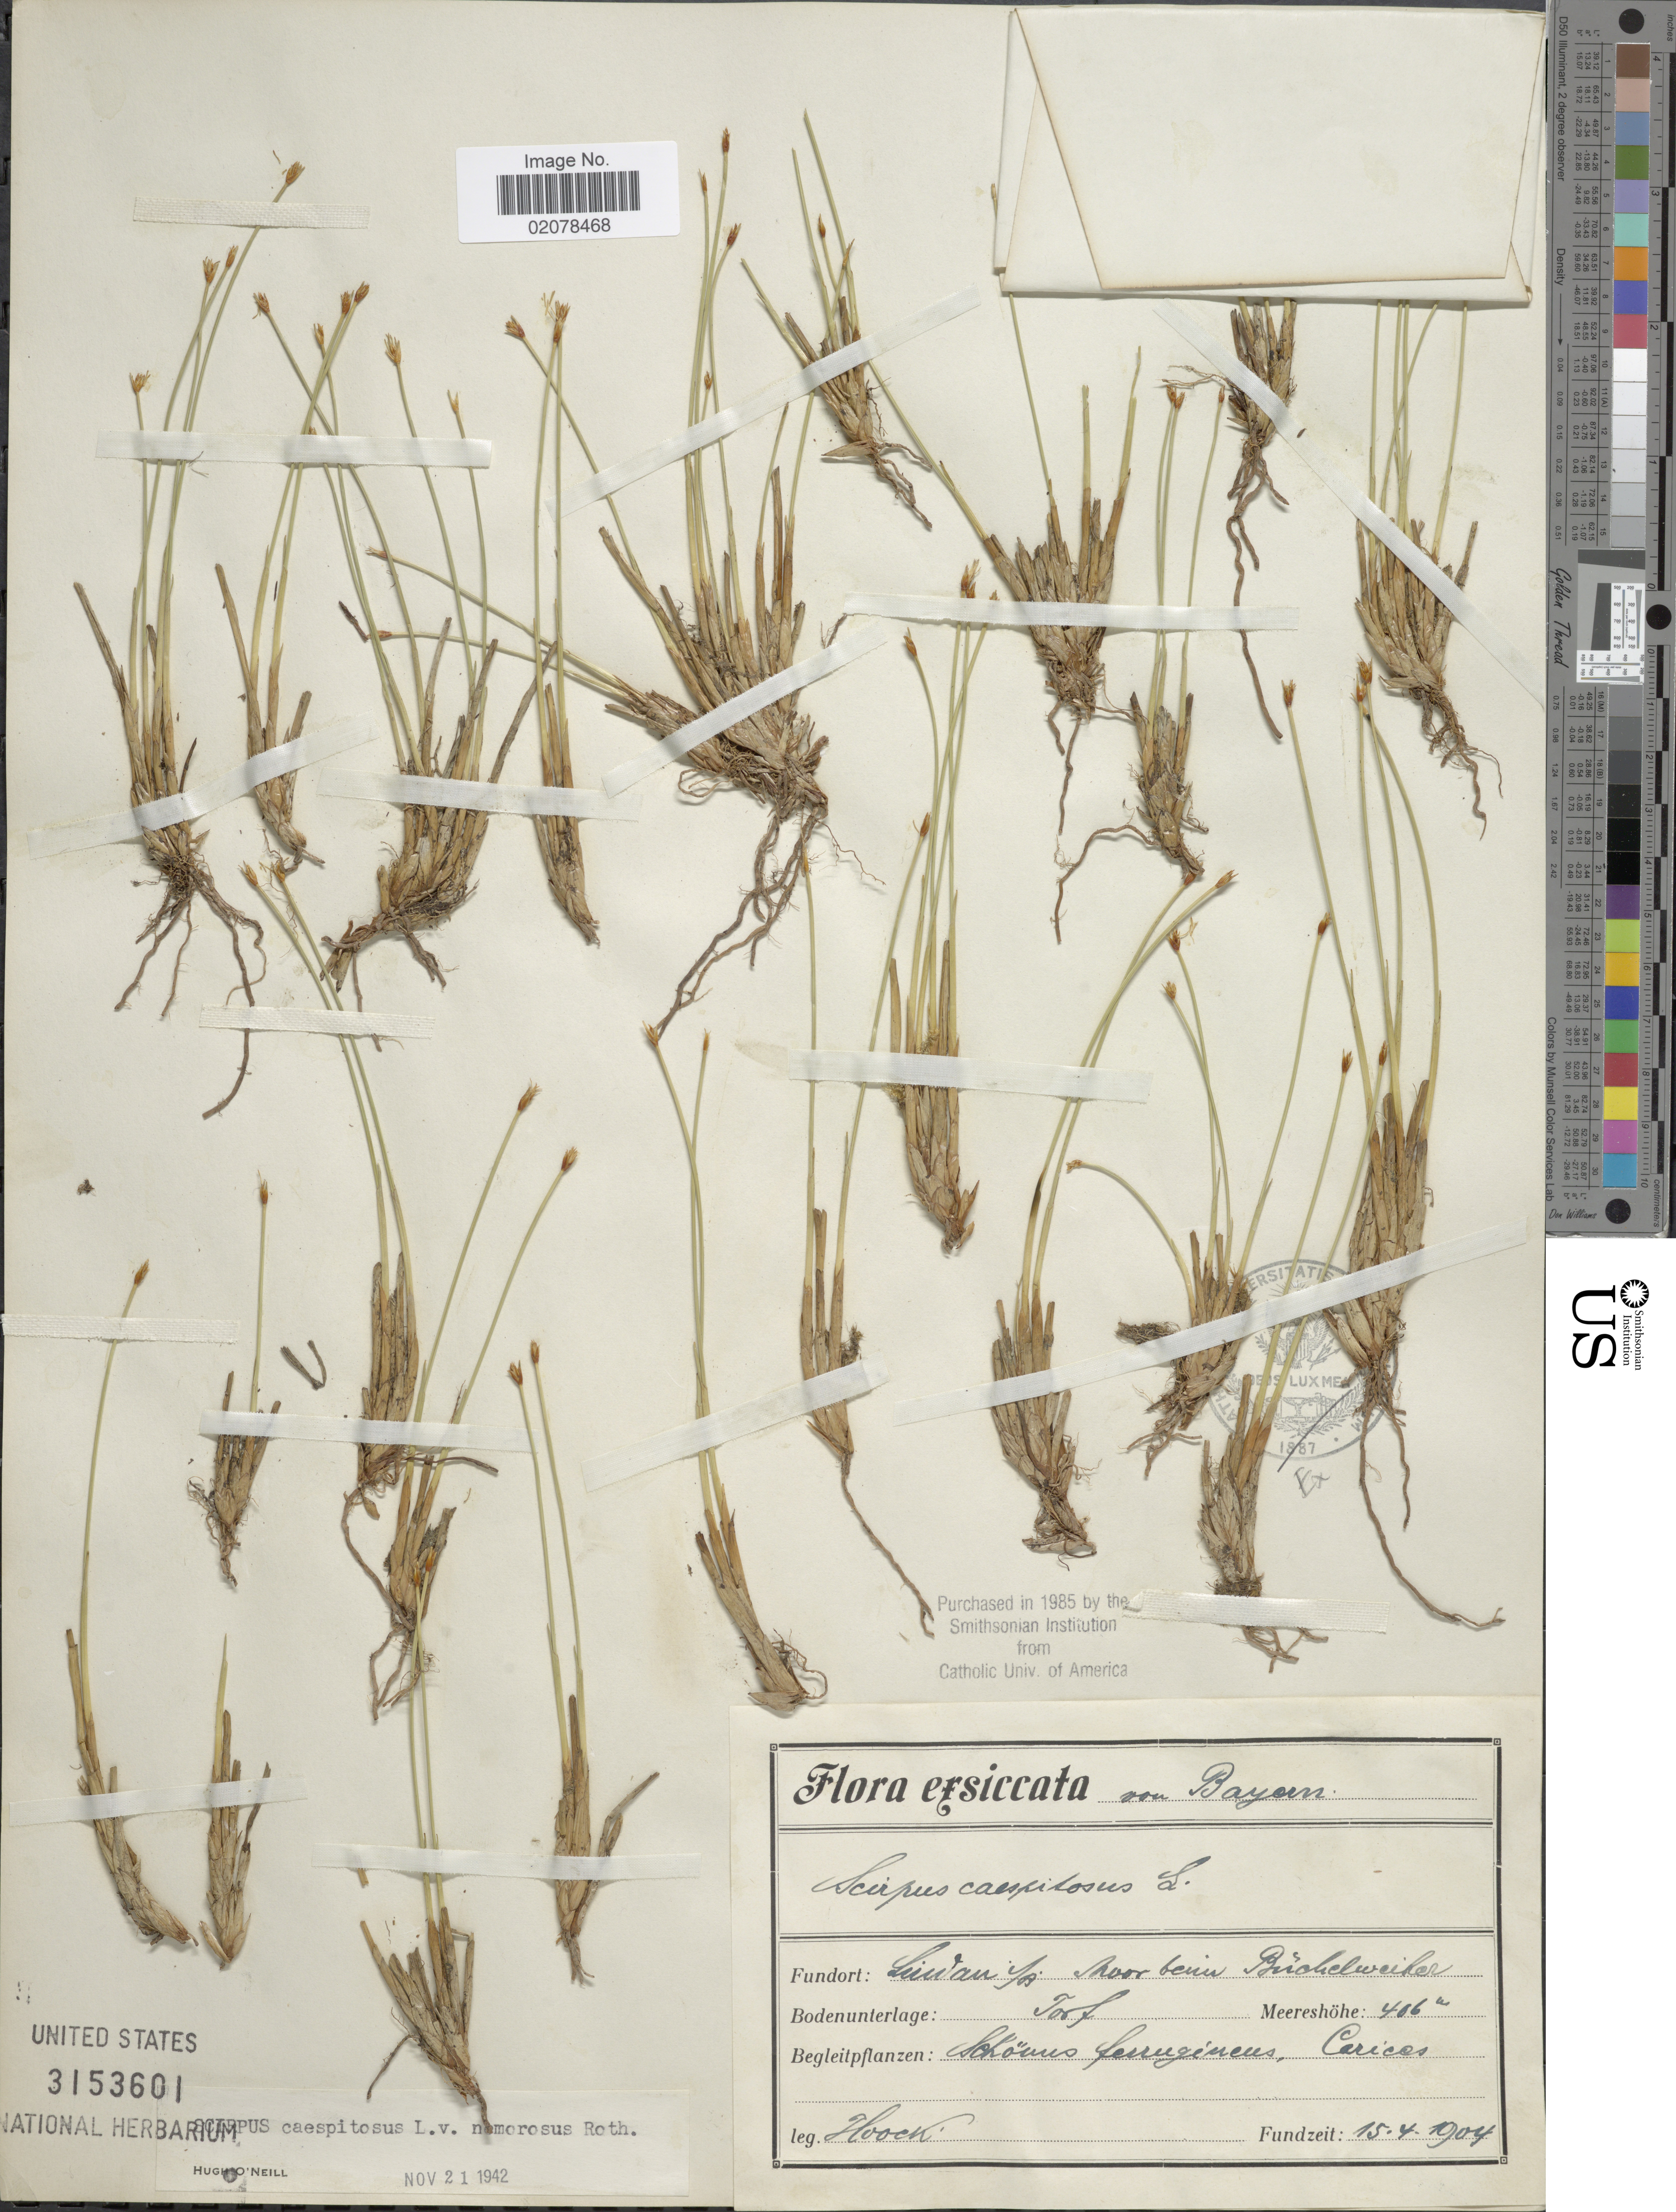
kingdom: Plantae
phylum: Tracheophyta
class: Liliopsida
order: Poales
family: Cyperaceae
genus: Trichophorum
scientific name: Trichophorum cespitosum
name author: (L.) Hartm.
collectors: -. Hoock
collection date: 1904-04-15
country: Germany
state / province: Baden-Württemberg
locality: von Bayern (from Bavaria). Linden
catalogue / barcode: US 3153601